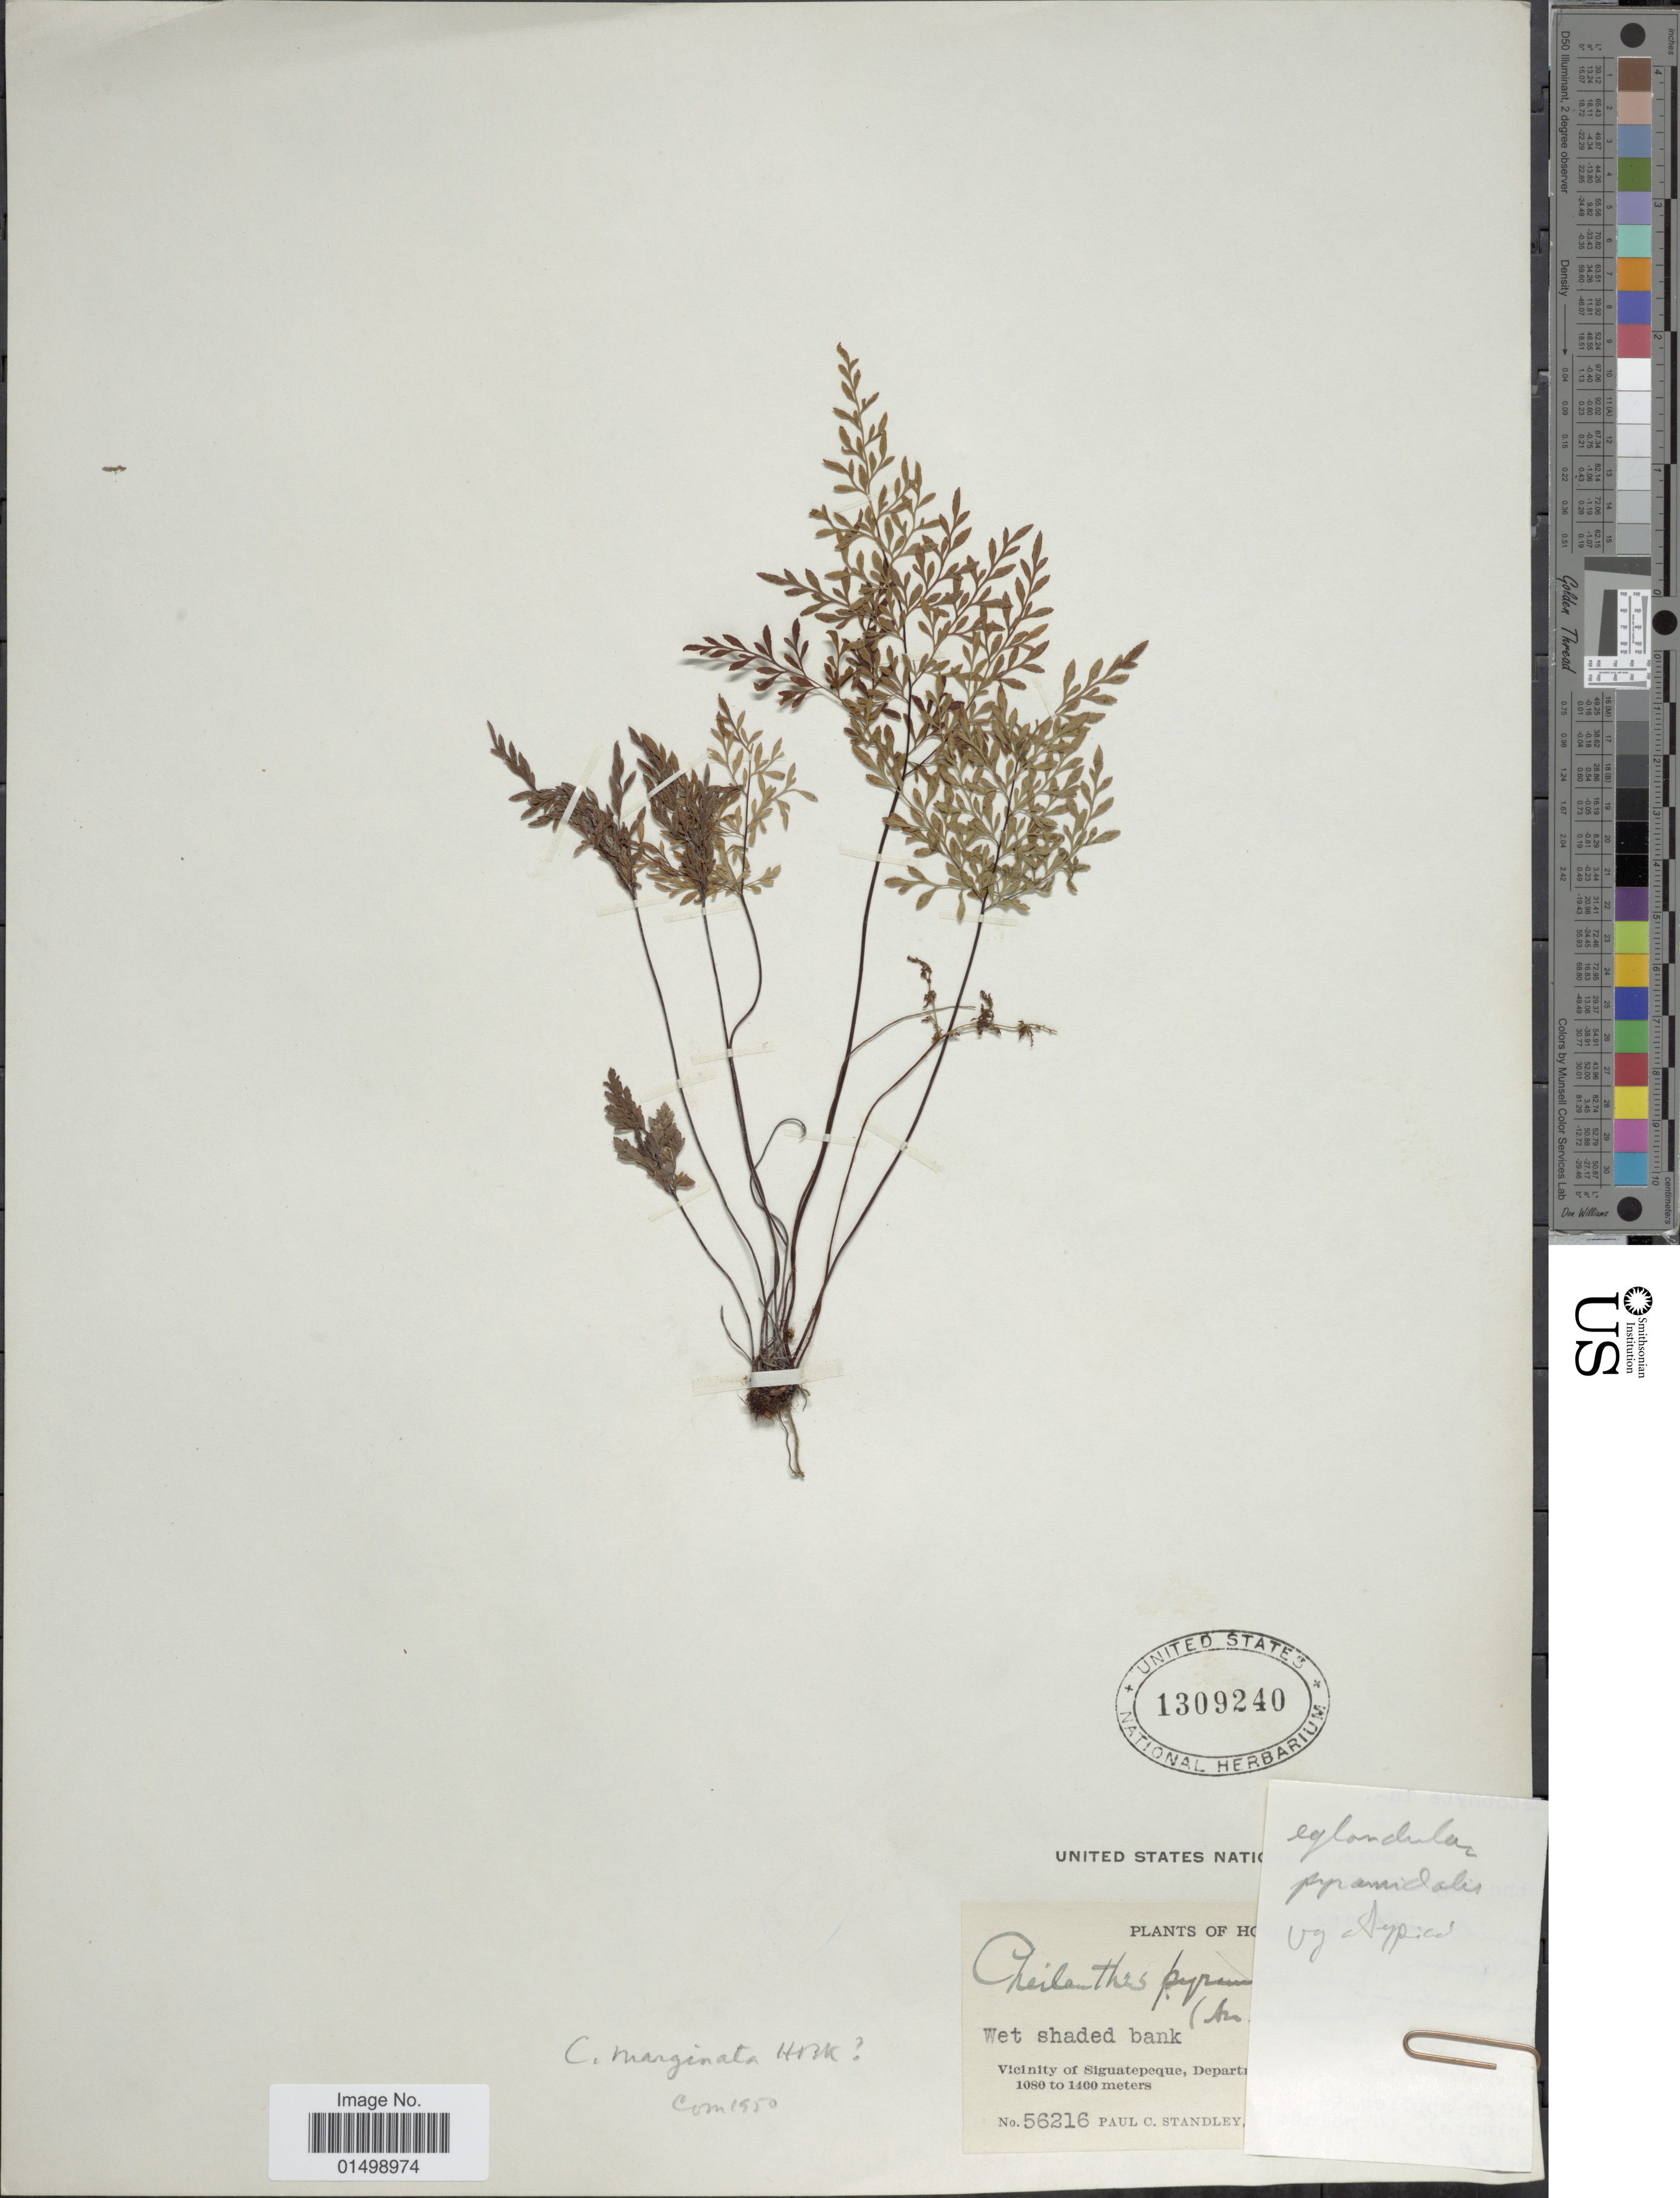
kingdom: Plantae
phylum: Tracheophyta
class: Polypodiopsida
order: Polypodiales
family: Pteridaceae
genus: Cheilanthes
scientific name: Cheilanthes pyramidalis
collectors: P. C. Standley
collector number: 56216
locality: Vicinity of Siguatepeque, Depart [illegible text]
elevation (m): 1080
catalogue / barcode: US 1309240